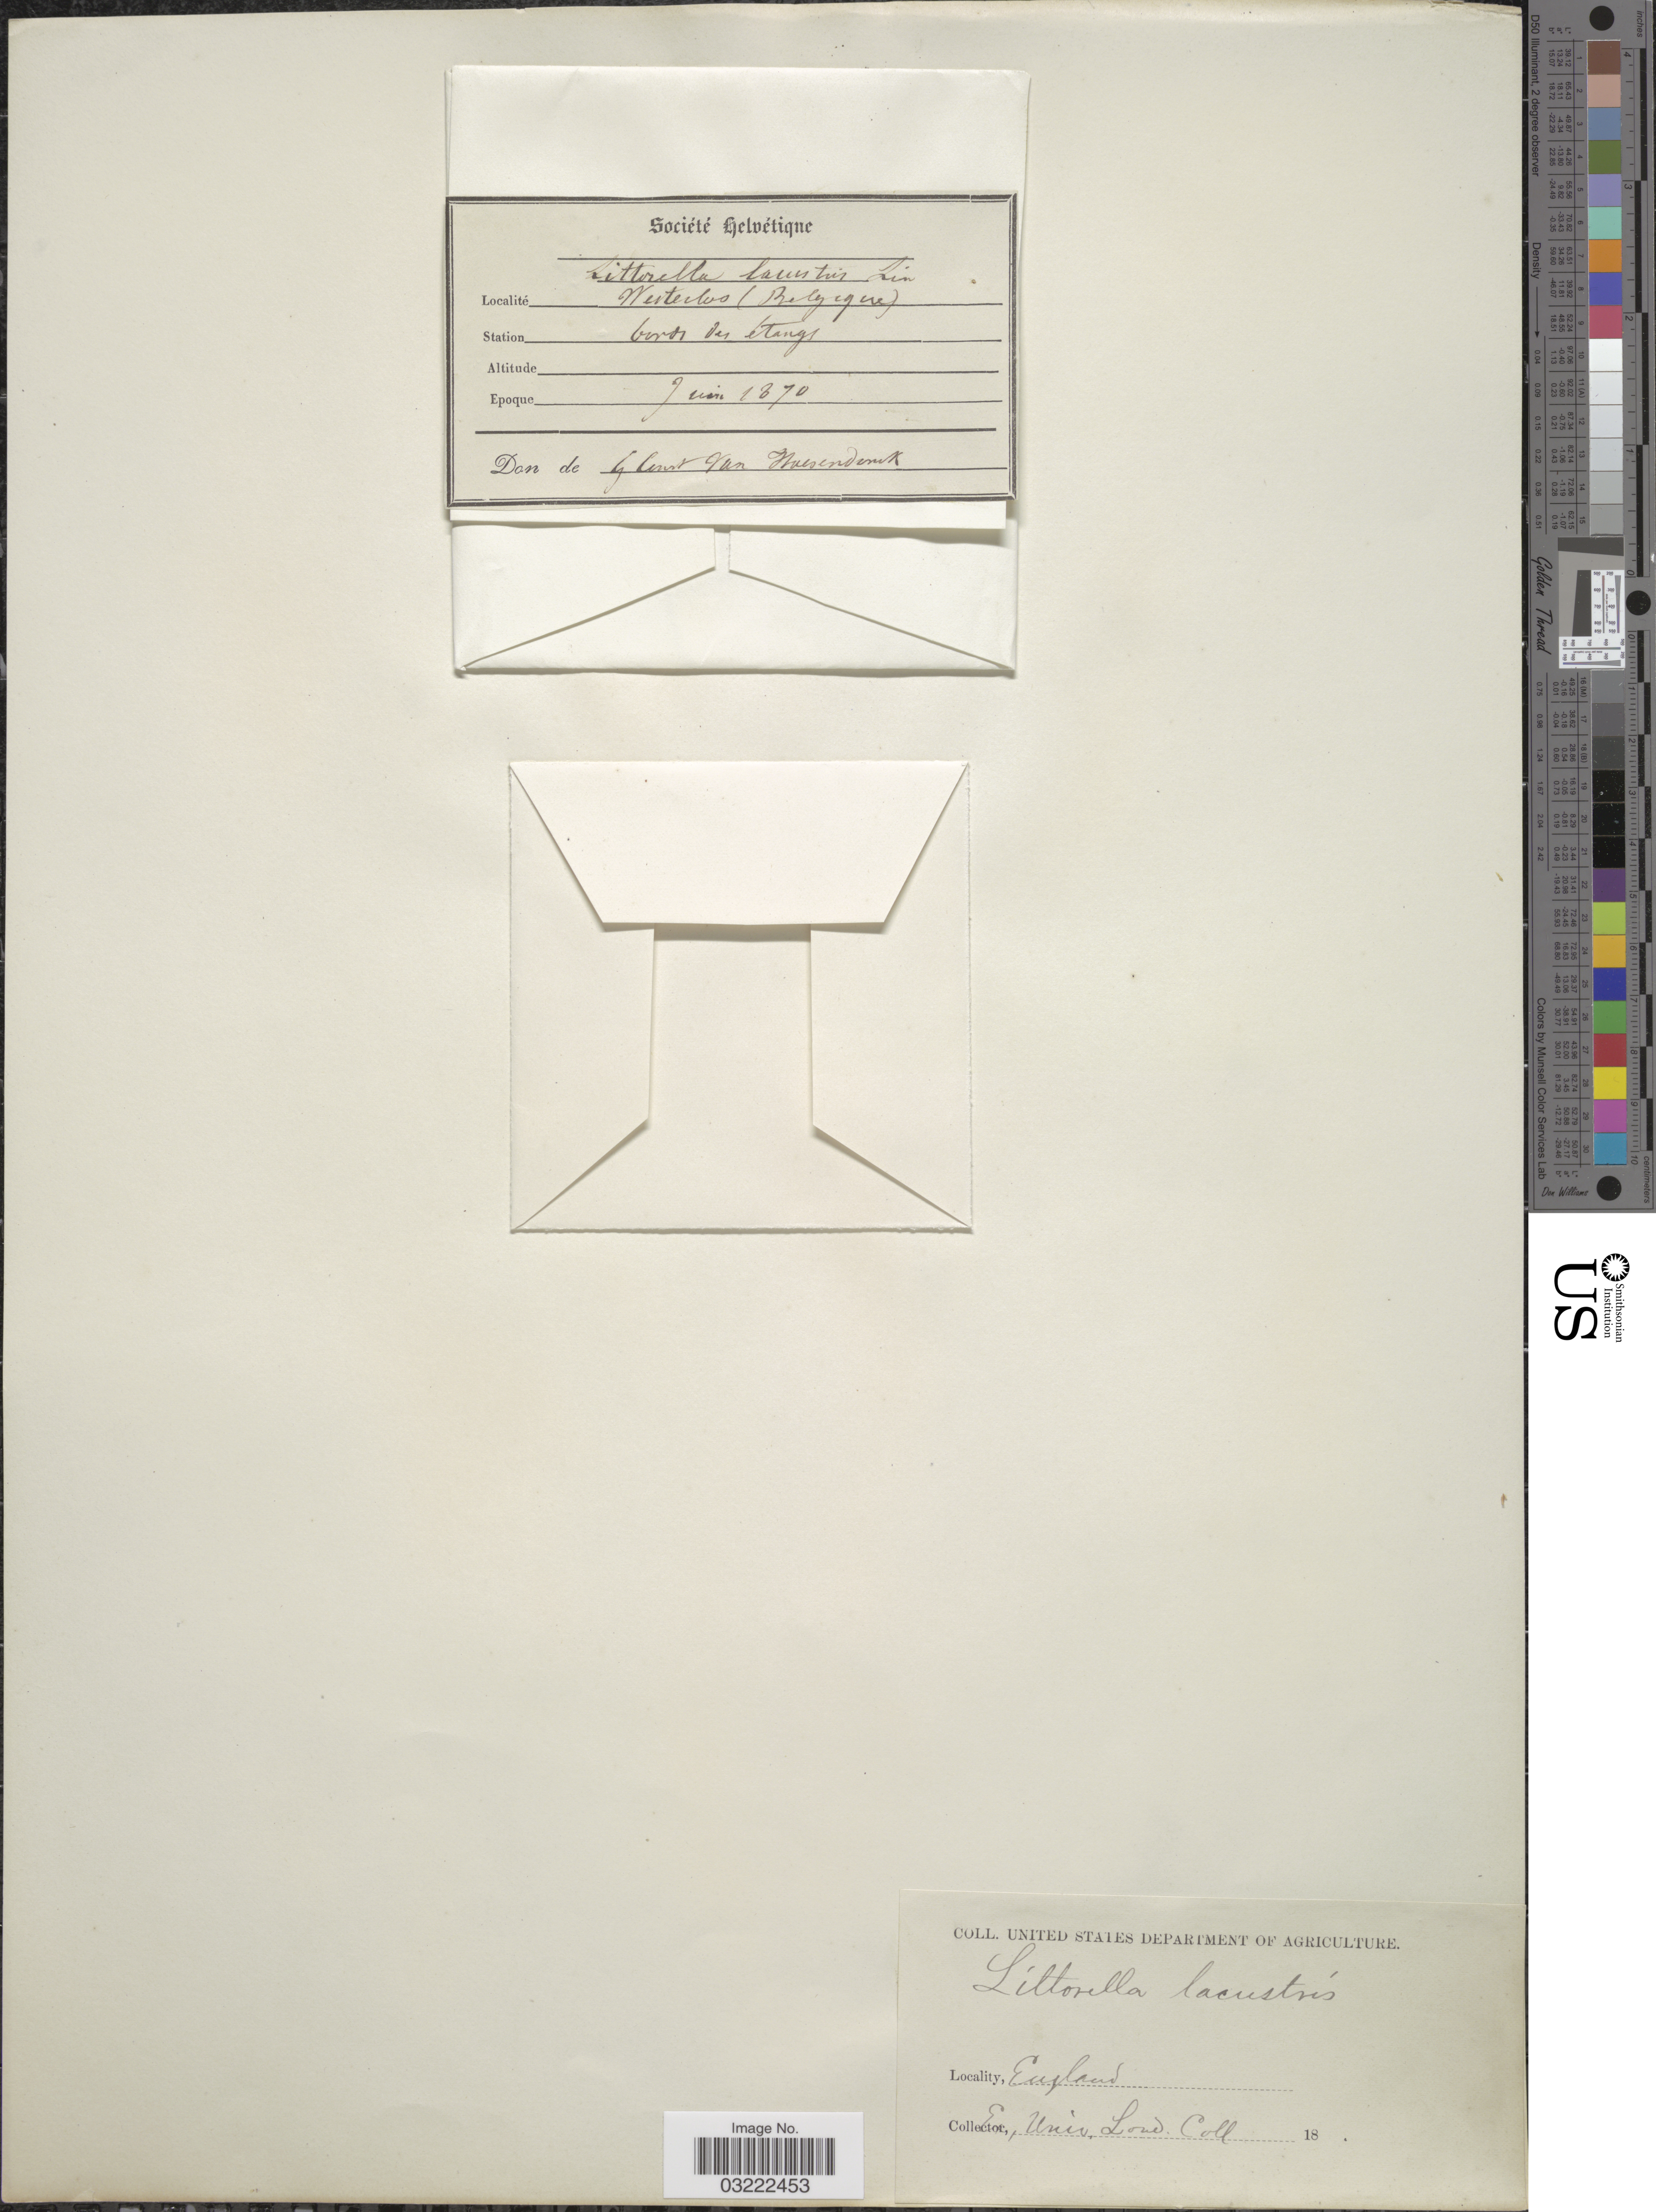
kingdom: Plantae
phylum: Tracheophyta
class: Magnoliopsida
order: Lamiales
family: Plantaginaceae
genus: Littorella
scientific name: Littorella lacustris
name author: L.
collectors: Van Haesendonck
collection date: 1870-06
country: Belgium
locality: Westerloo.